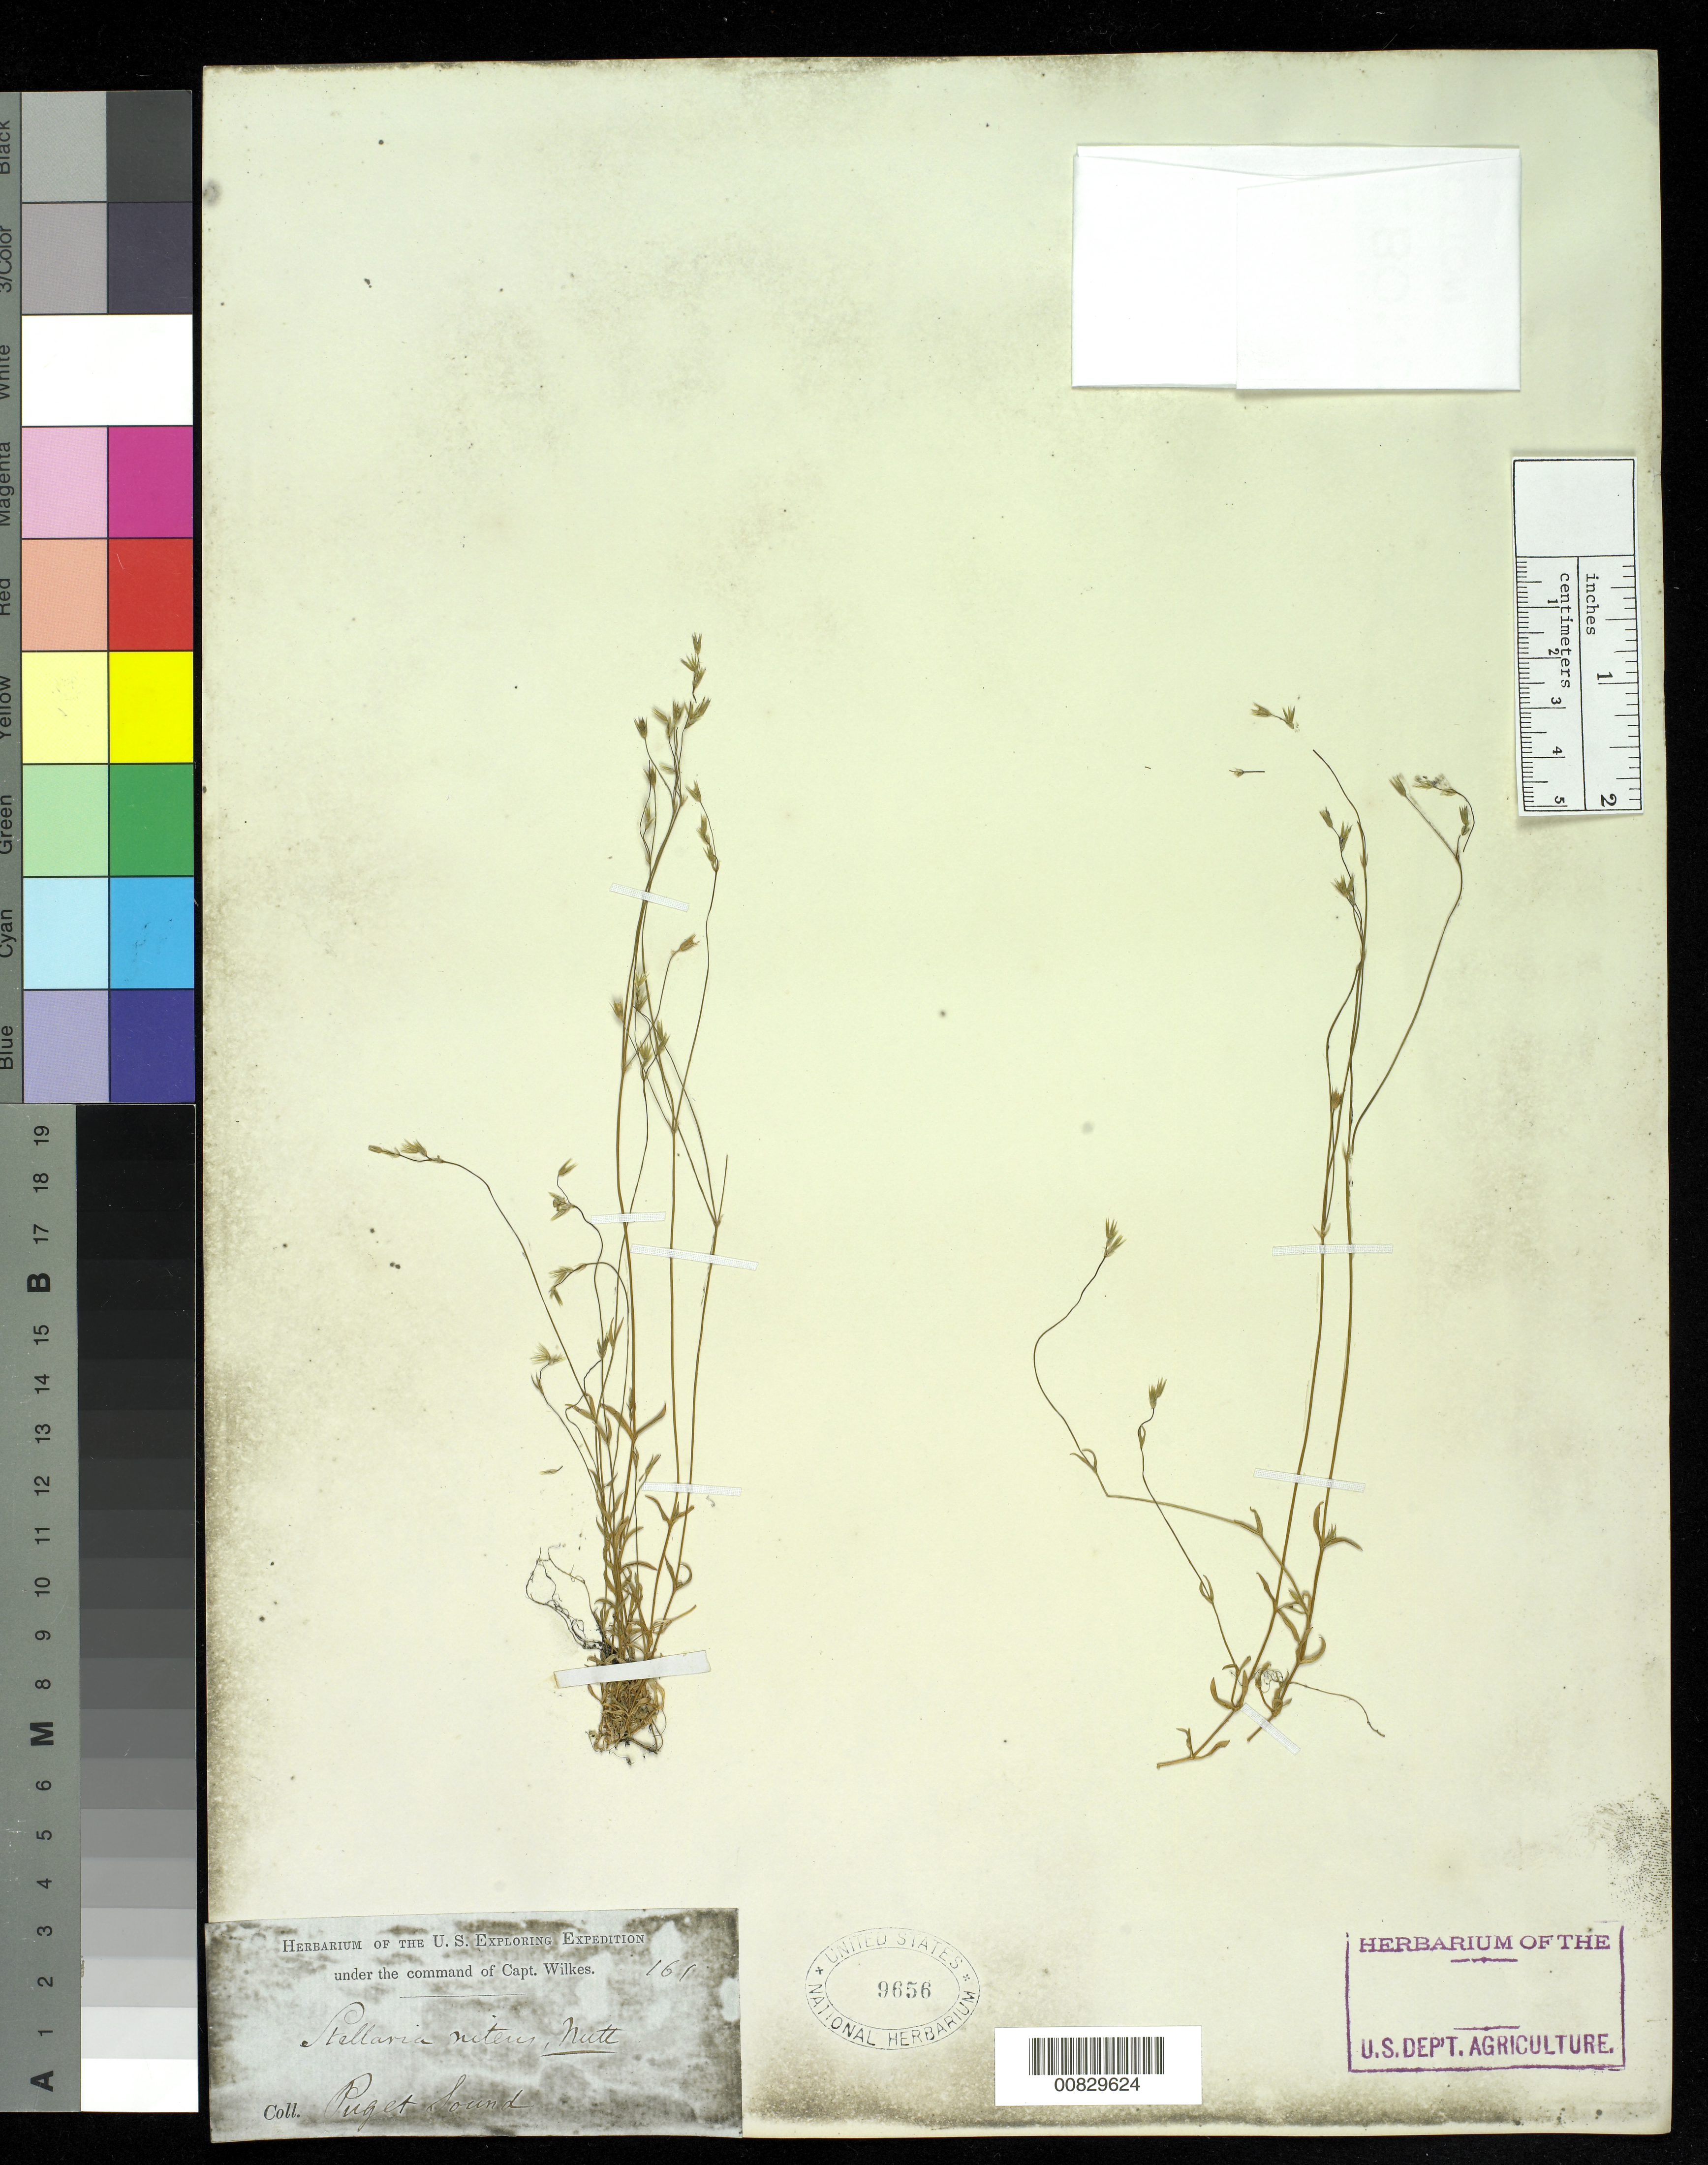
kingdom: Plantae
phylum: Tracheophyta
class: Magnoliopsida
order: Caryophyllales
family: Caryophyllaceae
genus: Stellaria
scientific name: Stellaria nitens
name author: Nutt.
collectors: Wilkes Explor. Exped.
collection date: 1838/1842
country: United States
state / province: Washington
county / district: King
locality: Puget Sound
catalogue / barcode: US 9656